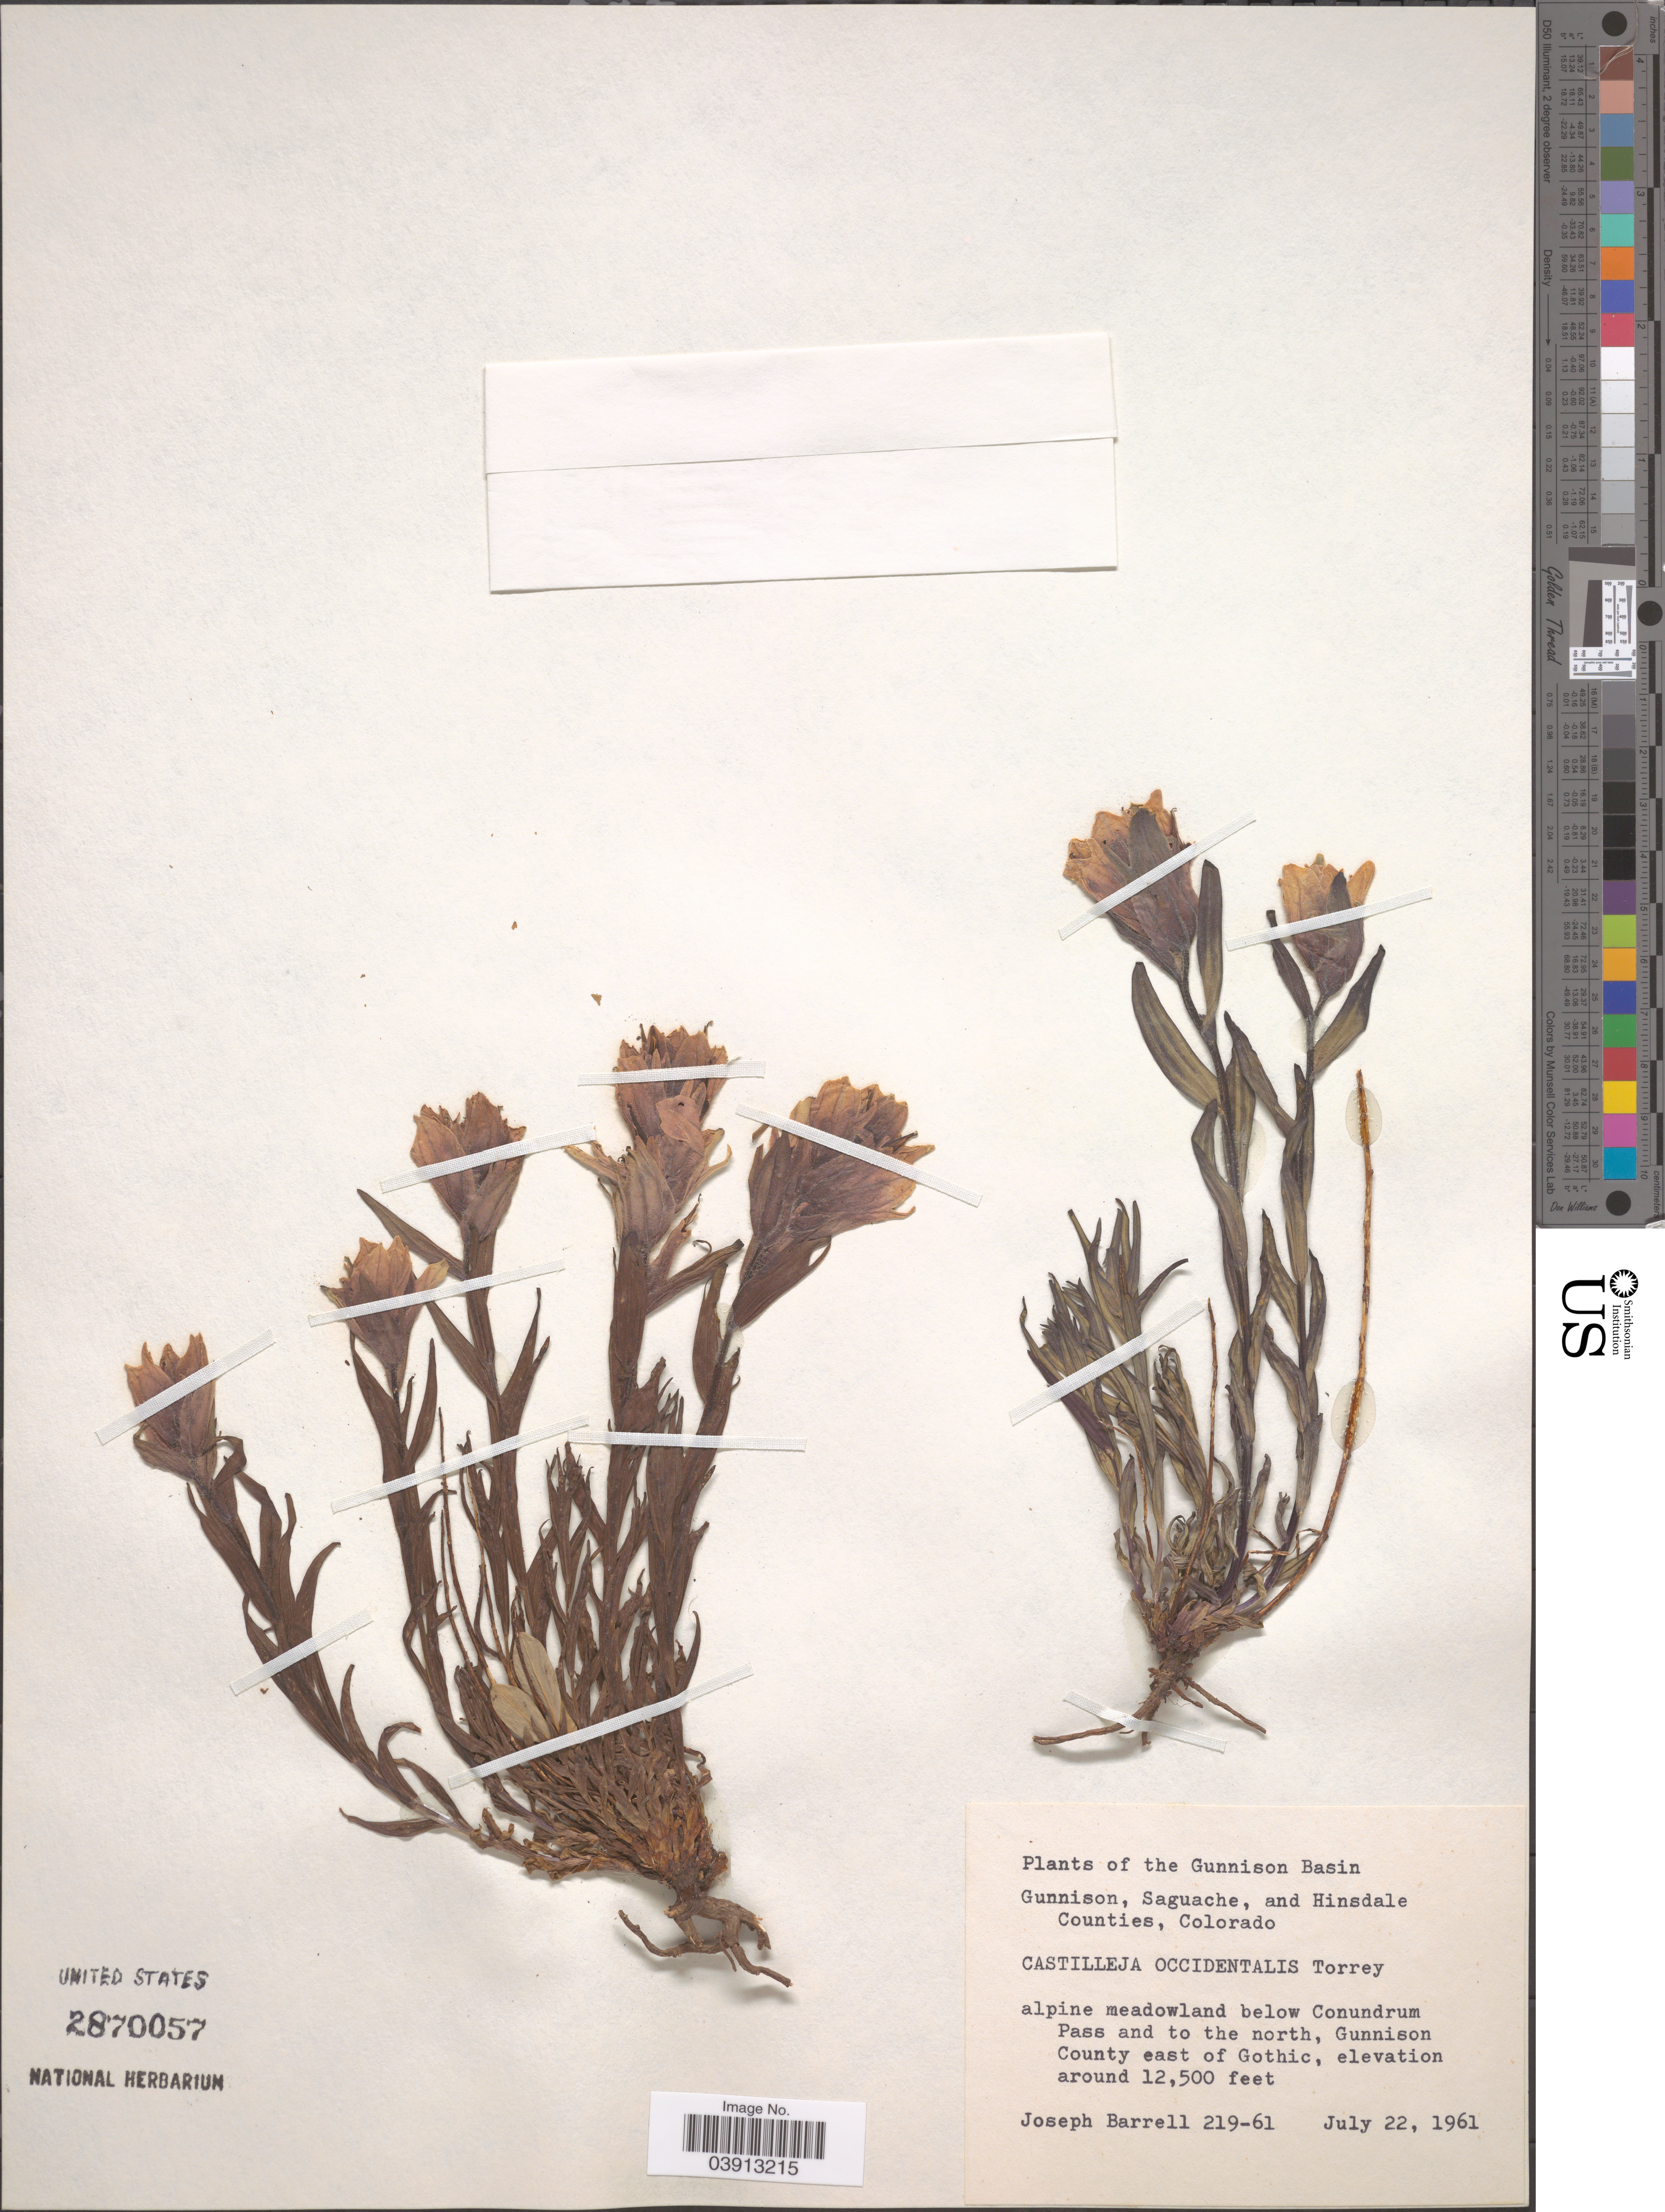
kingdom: Plantae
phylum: Tracheophyta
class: Magnoliopsida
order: Lamiales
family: Orobanchaceae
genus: Castilleja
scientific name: Castilleja occidentalis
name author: Torr.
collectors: J. Barrell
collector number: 219-61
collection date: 1961-07-22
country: United States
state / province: Colorado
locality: Gunnison Basin. Alpine meadowland below Conundrum Pass and to the north, Gunnison County east of Gothic.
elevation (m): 3810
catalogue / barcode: US 2870057